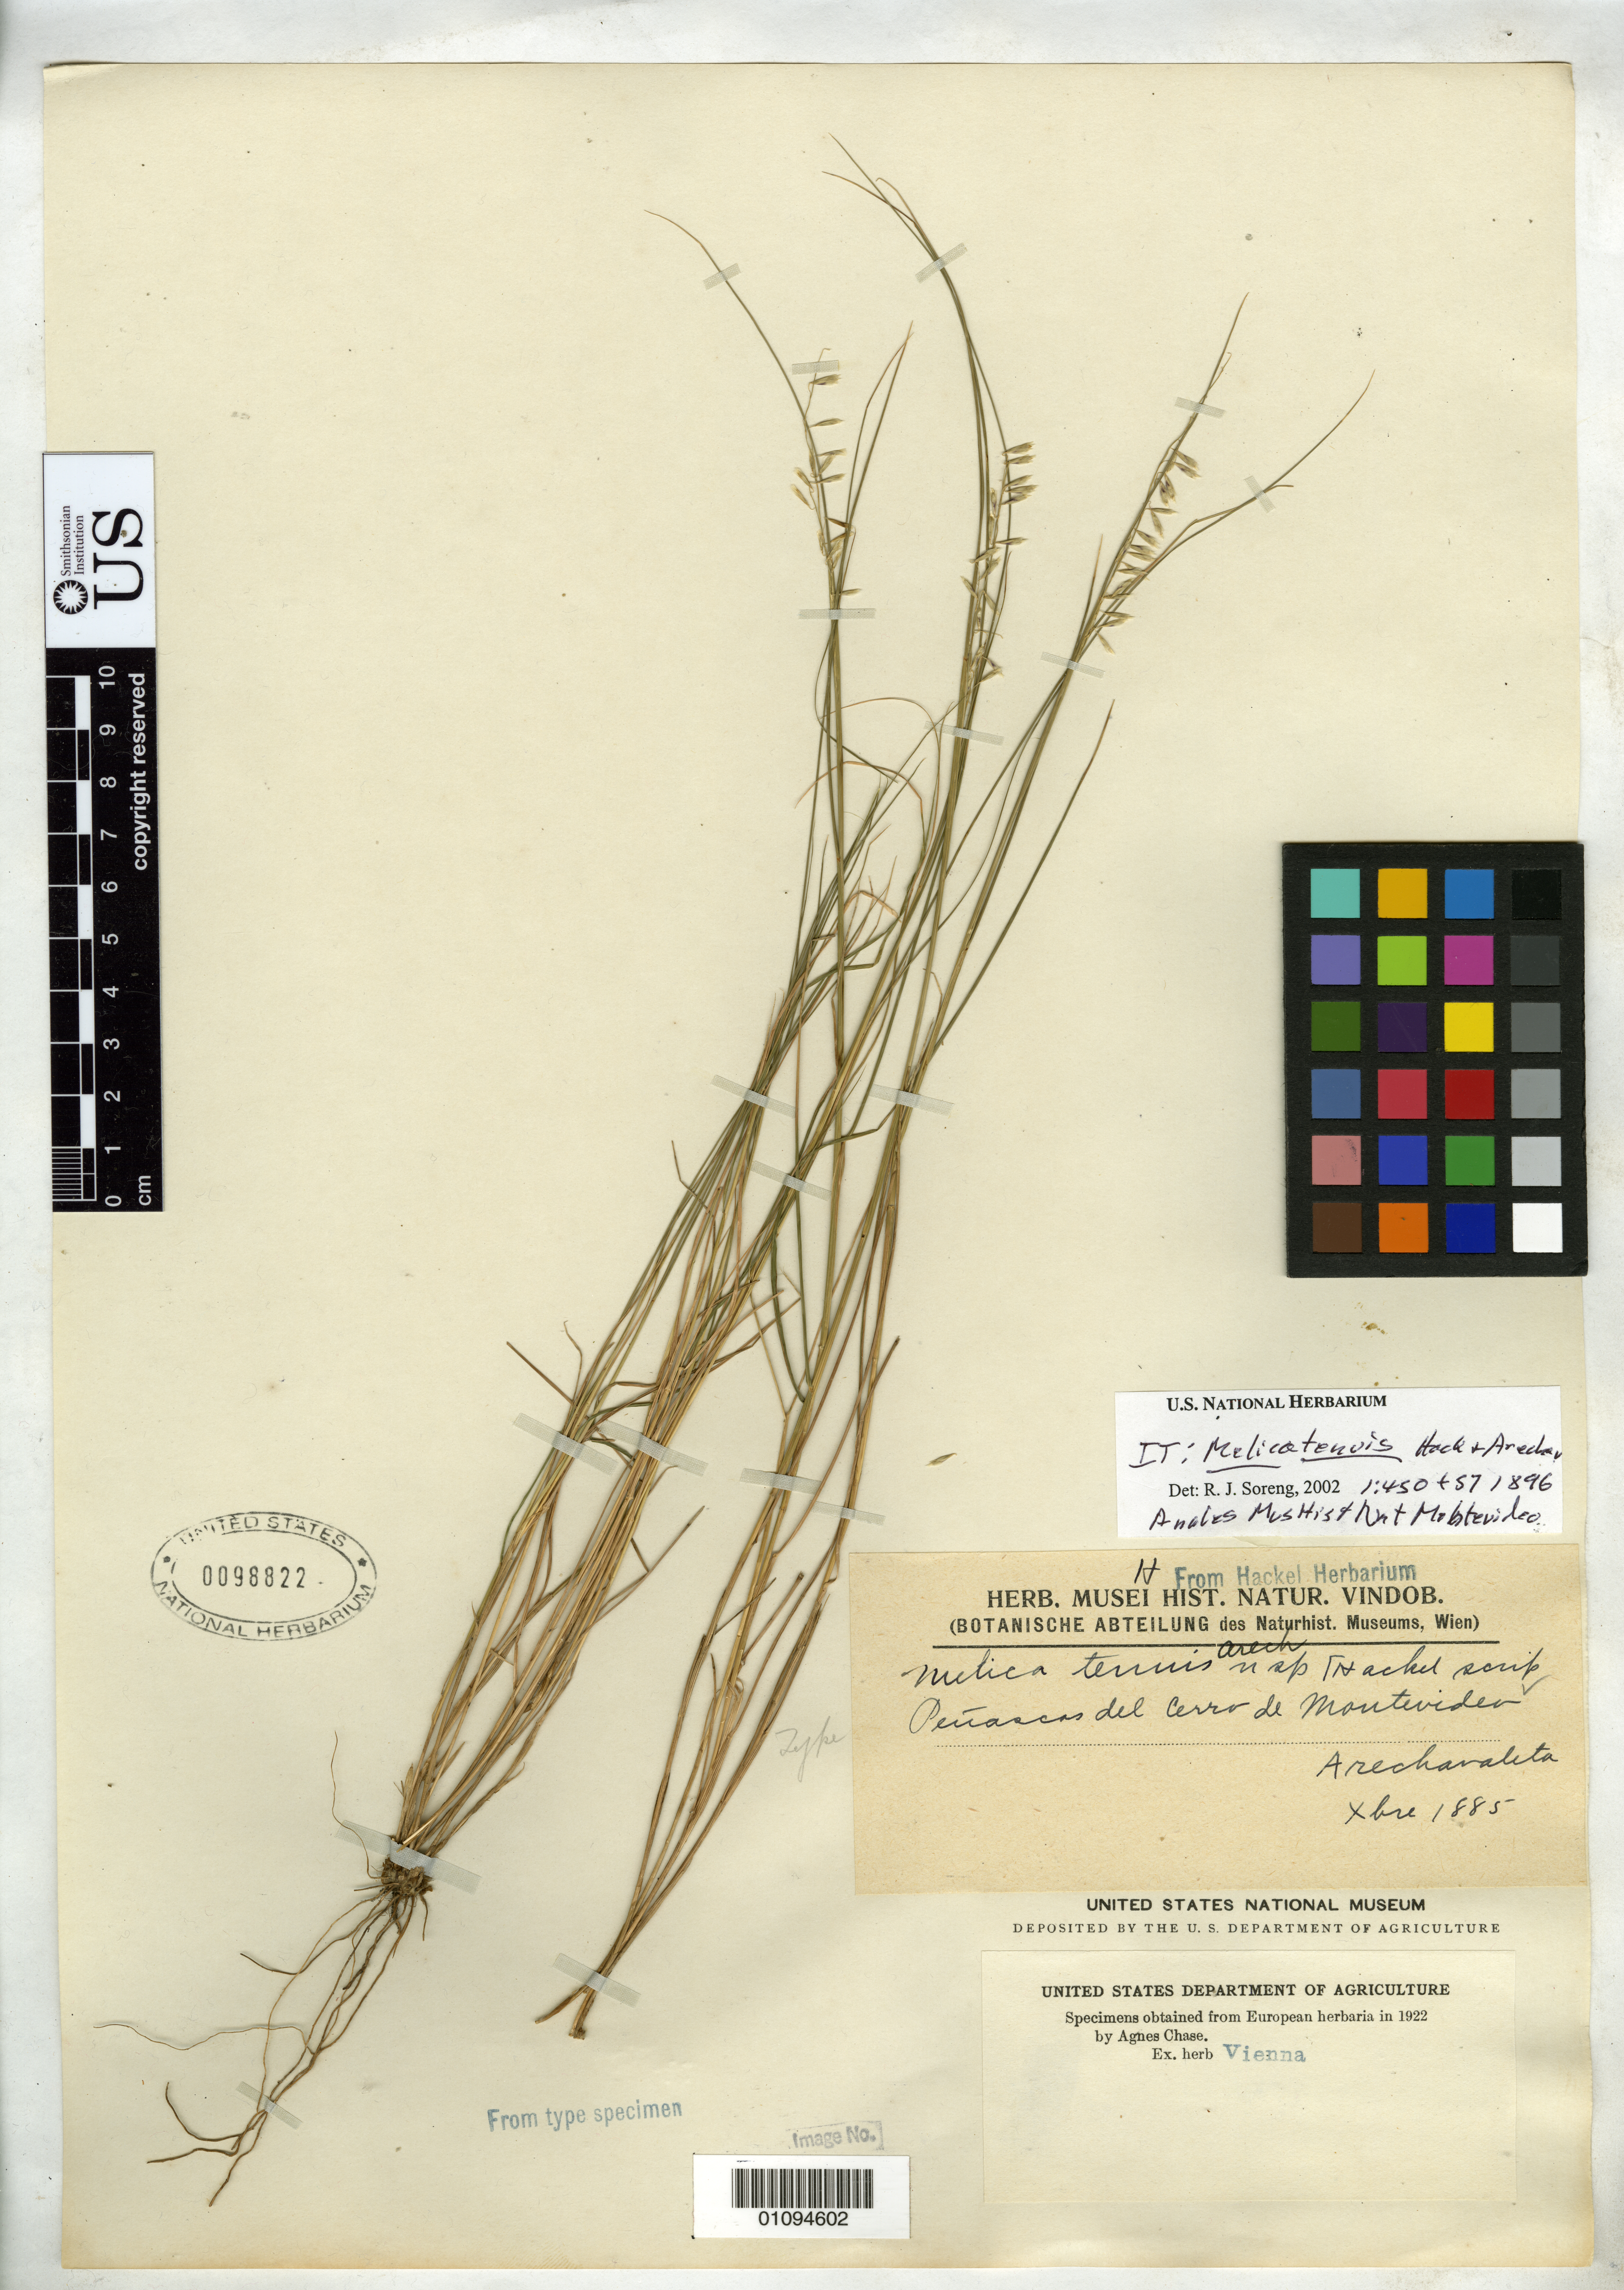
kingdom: Plantae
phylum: Tracheophyta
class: Liliopsida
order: Poales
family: Poaceae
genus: Melica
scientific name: Melica tenuis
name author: Arechav.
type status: Isotype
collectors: J. Arechavaleta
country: Uruguay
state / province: Montevideo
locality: Grietas de Penascos, cerca de La Cumbre.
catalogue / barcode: US 98822